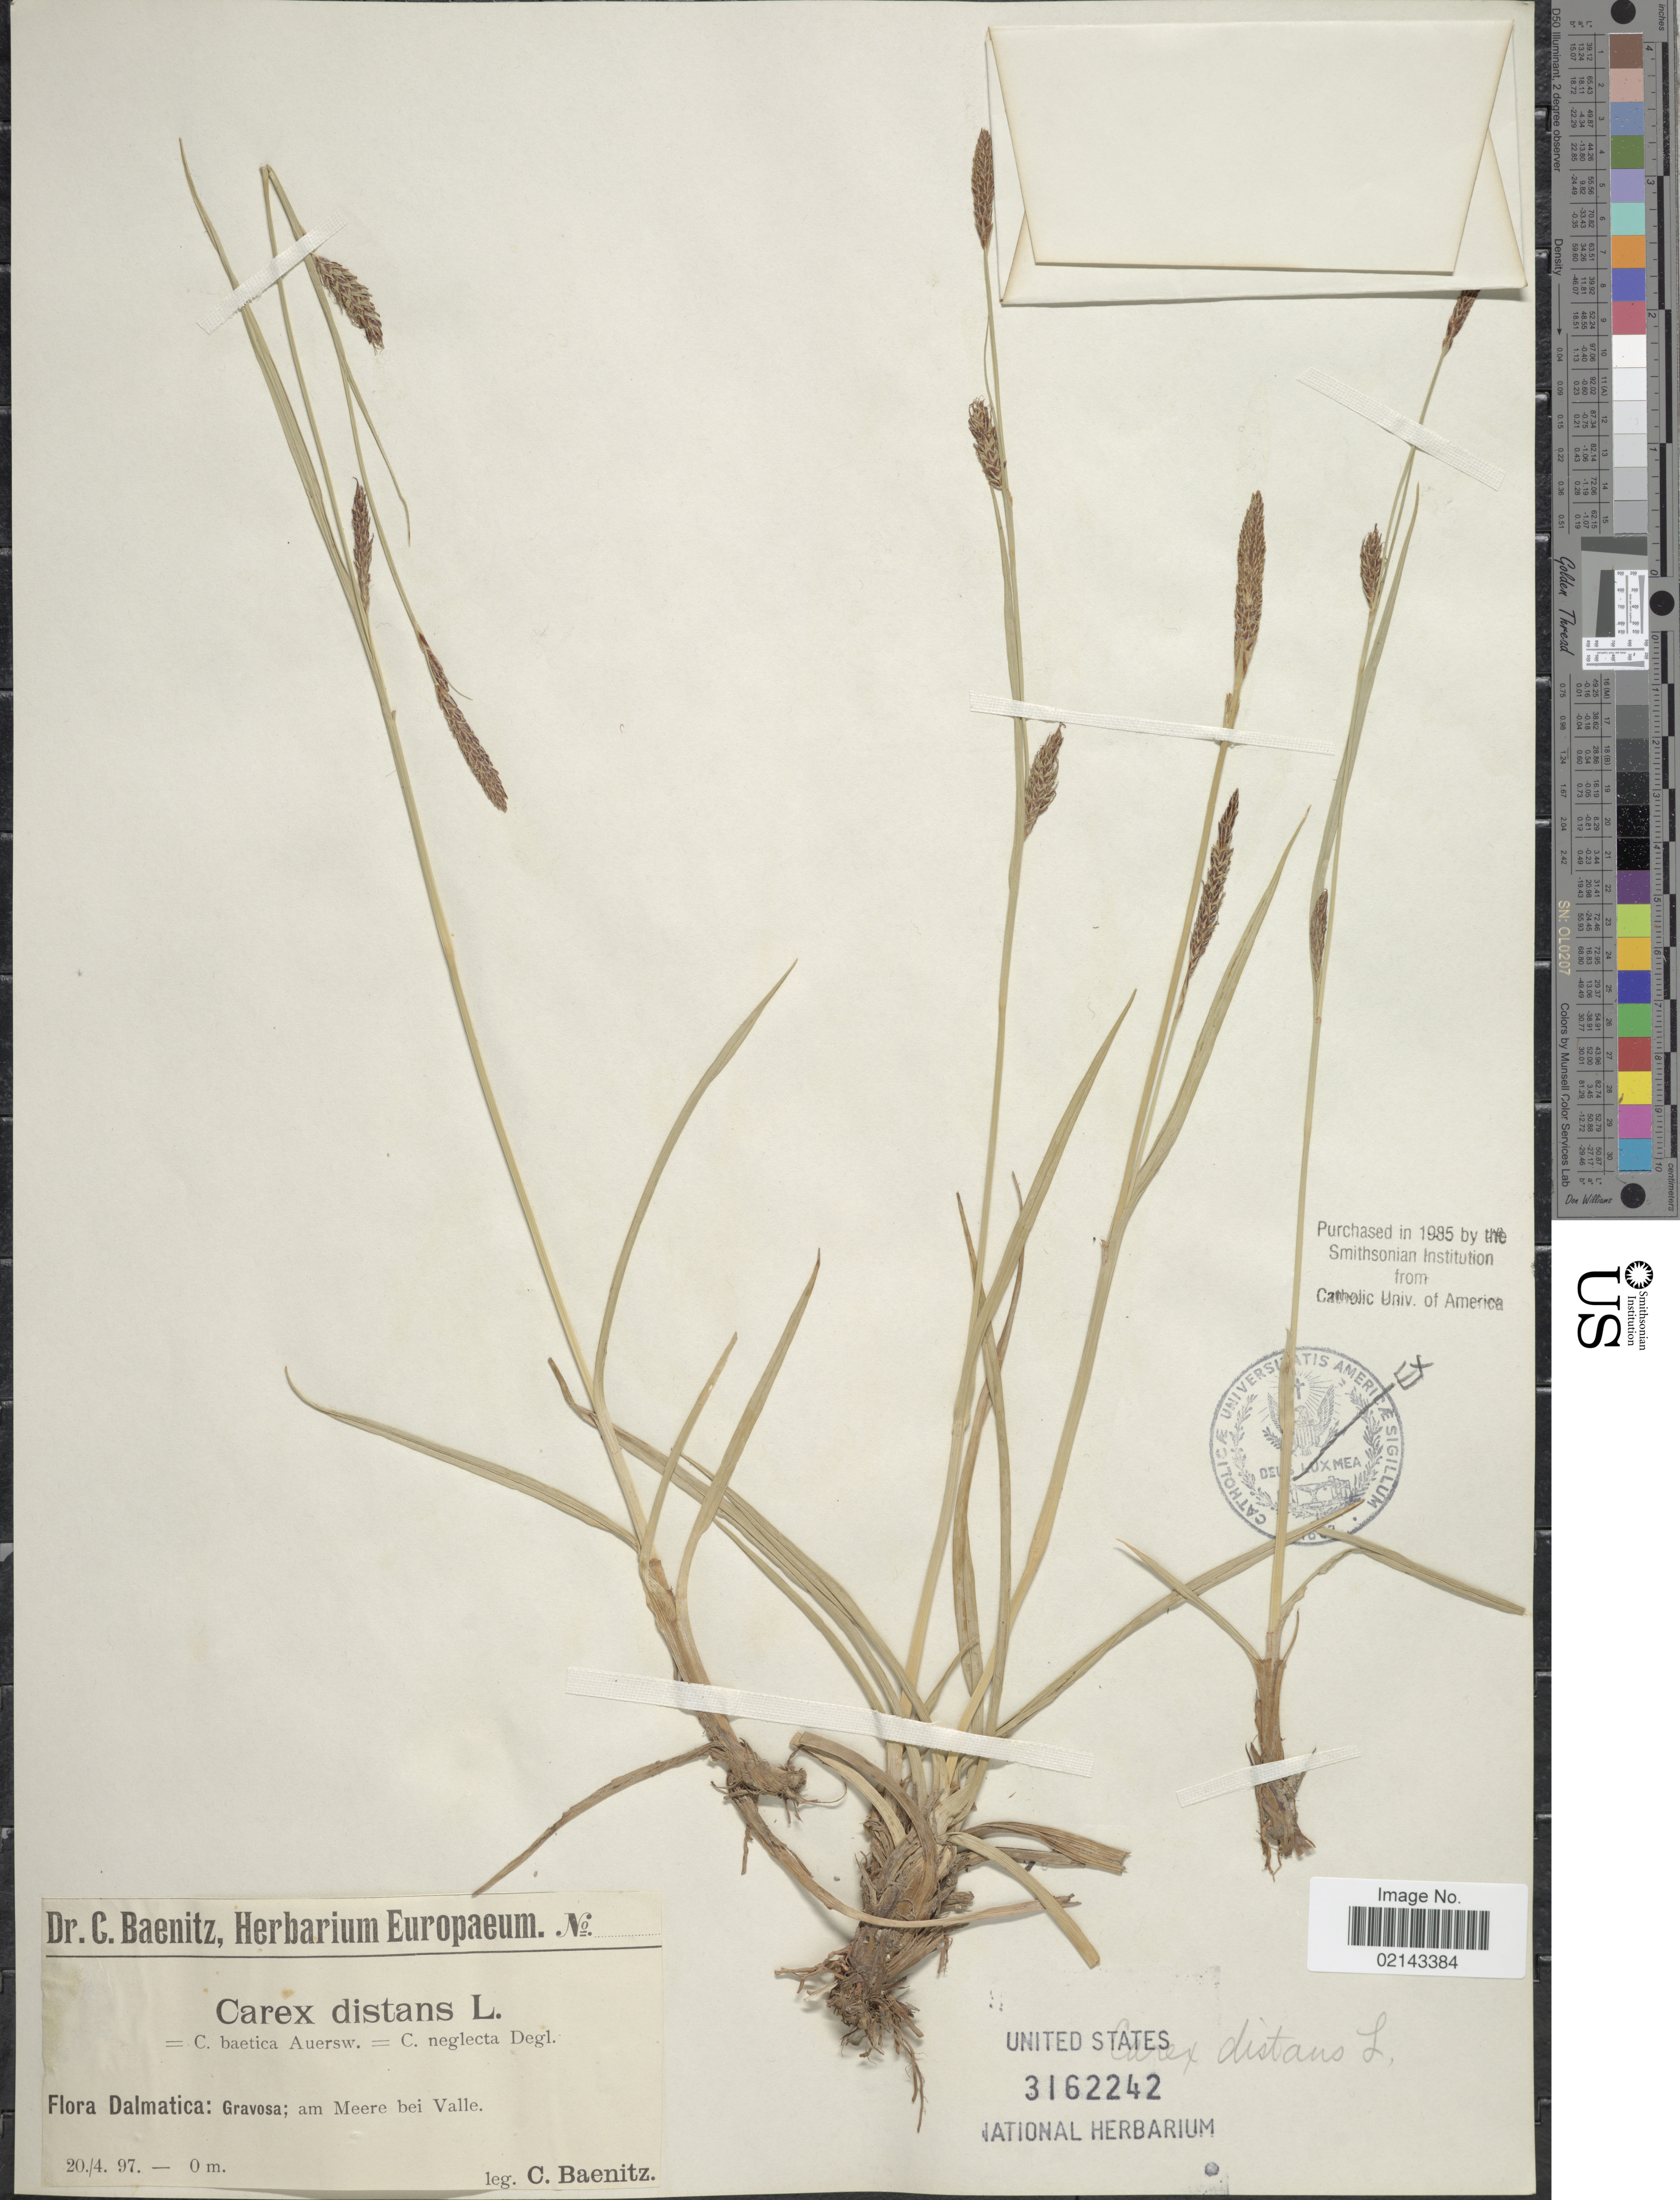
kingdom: Plantae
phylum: Tracheophyta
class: Liliopsida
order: Poales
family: Cyperaceae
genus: Carex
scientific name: Carex distans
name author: L.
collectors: C. G. Baenitz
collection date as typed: Transcribed d/m/y: 20/4/97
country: Croatia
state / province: Split-Dalmatia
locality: Dalmatica: Gravosa; am Meere bei Valle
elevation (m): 0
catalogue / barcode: US 3162242